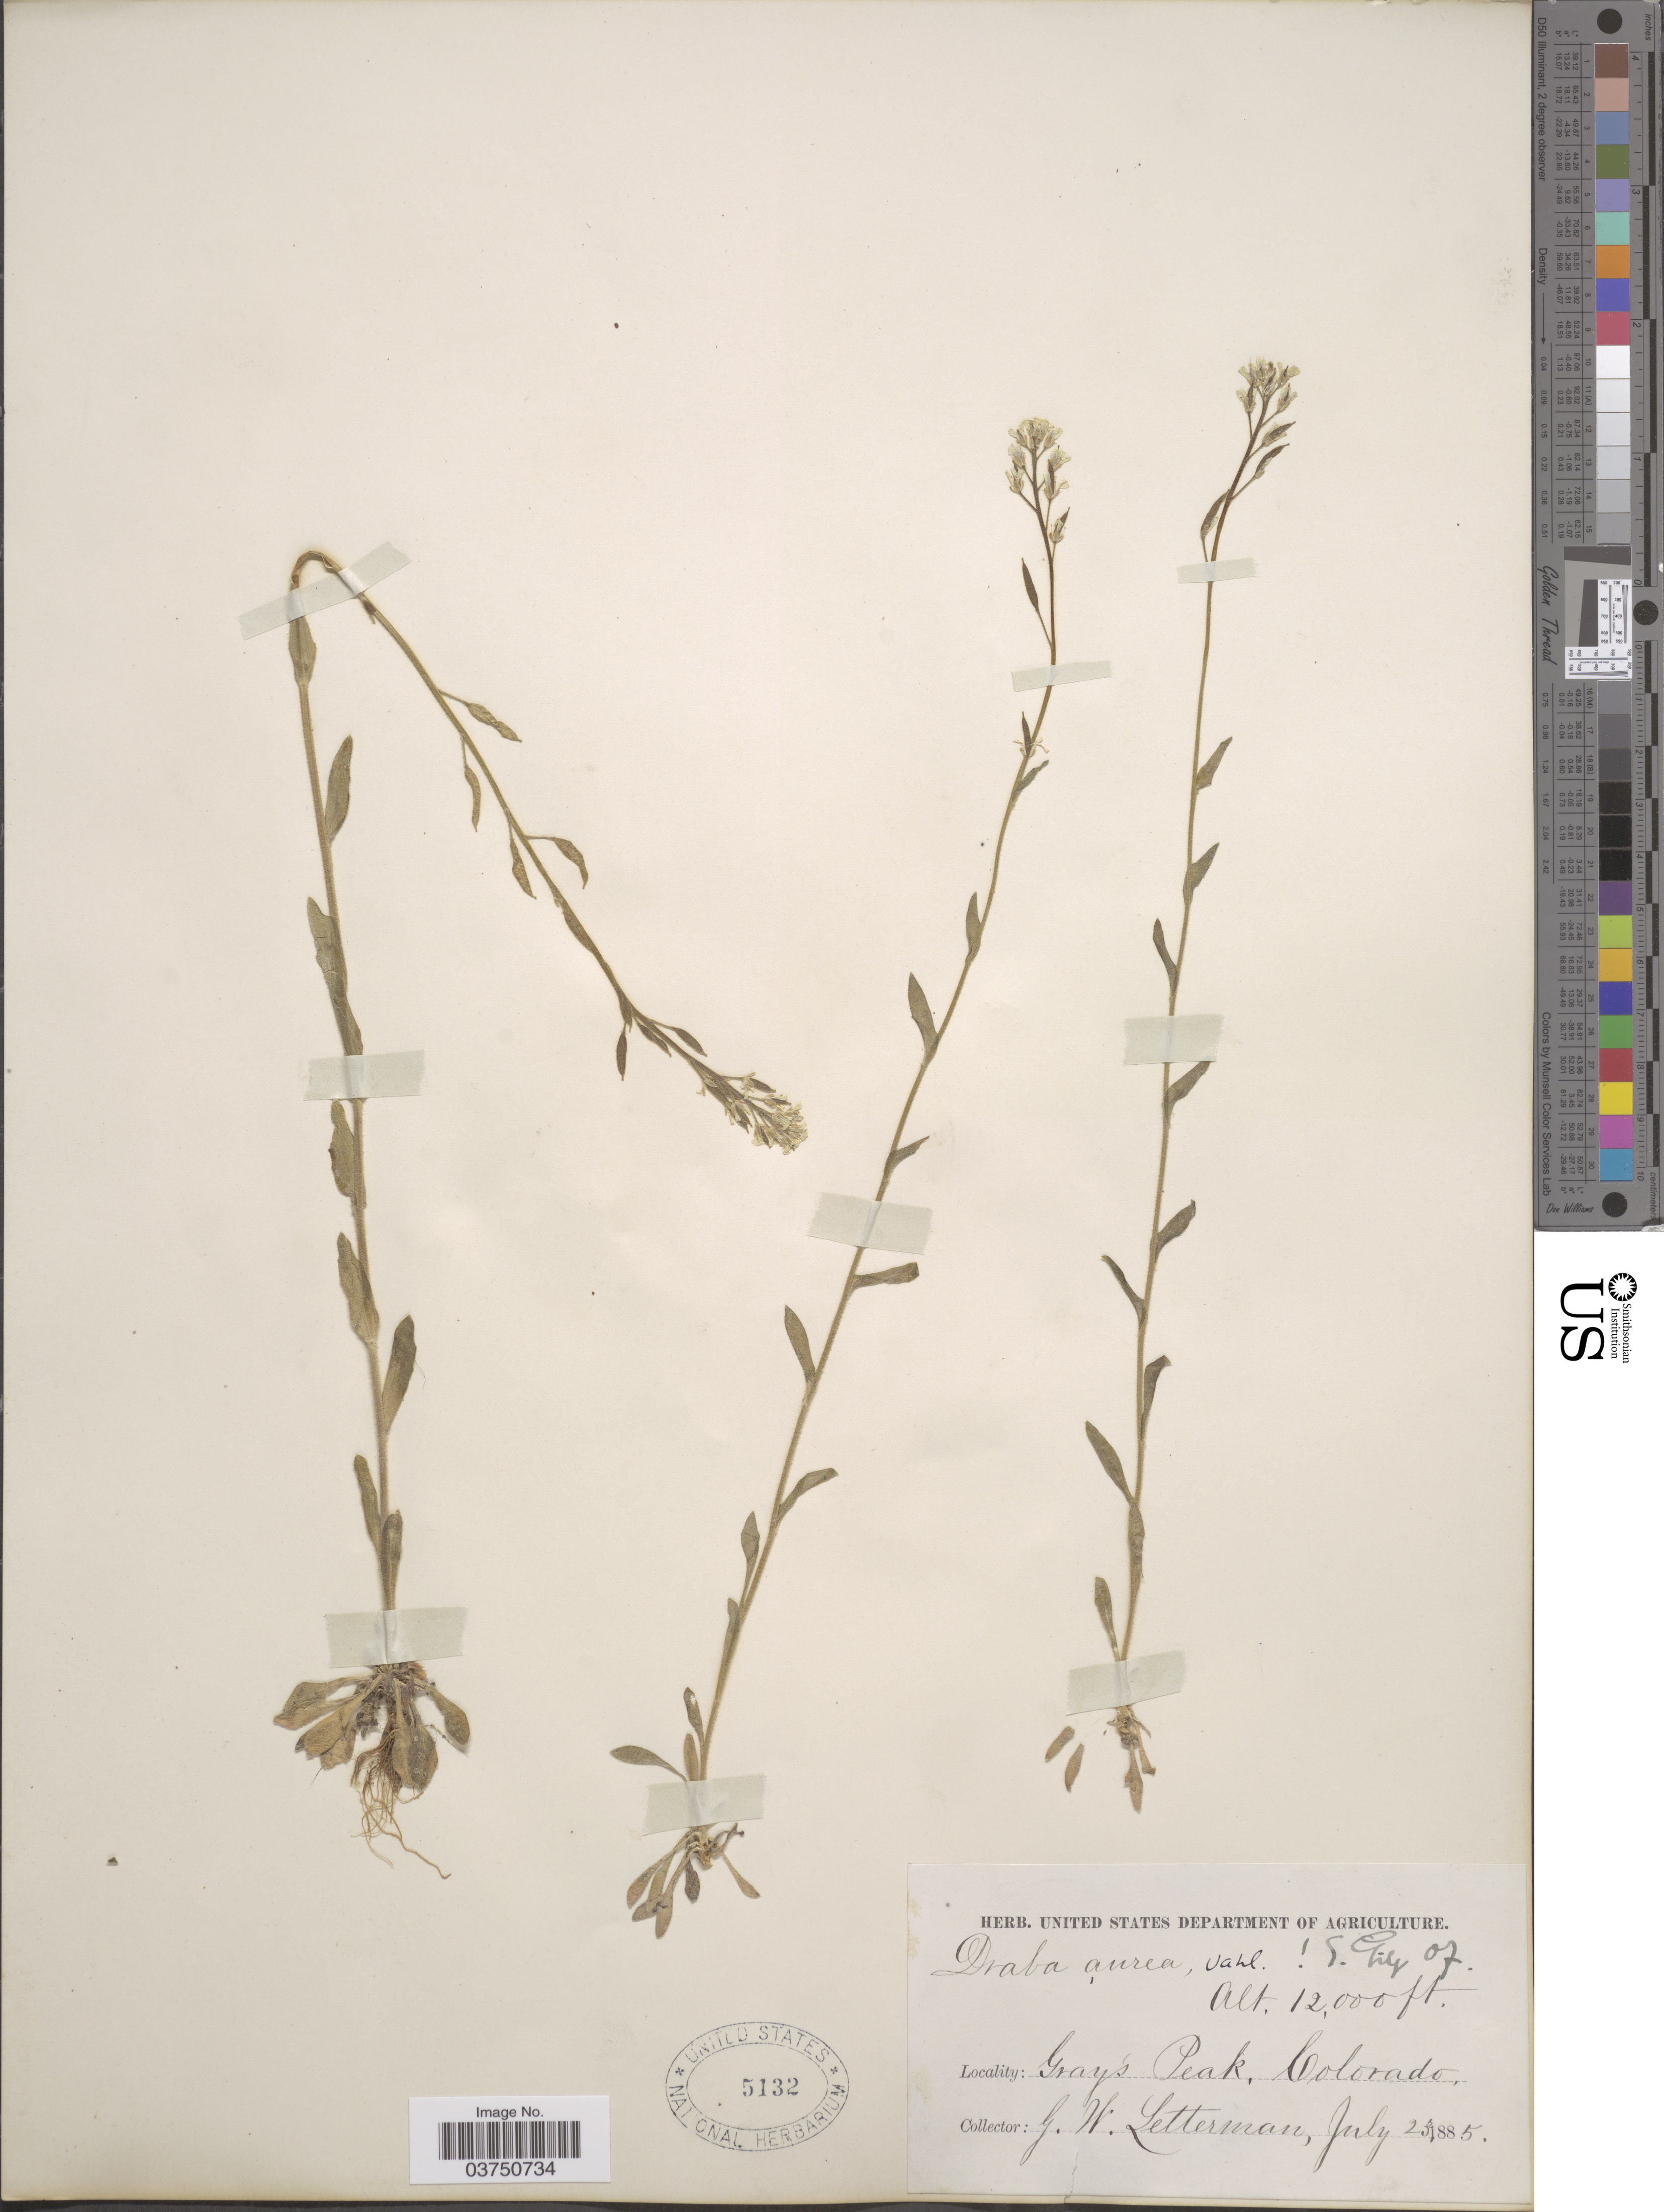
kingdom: Plantae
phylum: Tracheophyta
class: Magnoliopsida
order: Brassicales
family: Brassicaceae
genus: Draba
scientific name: Draba aurea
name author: Vahl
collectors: G. W. Letterman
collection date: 1885-07-28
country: United States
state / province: Colorado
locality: Gray's Peak.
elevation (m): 3658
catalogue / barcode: US 5132